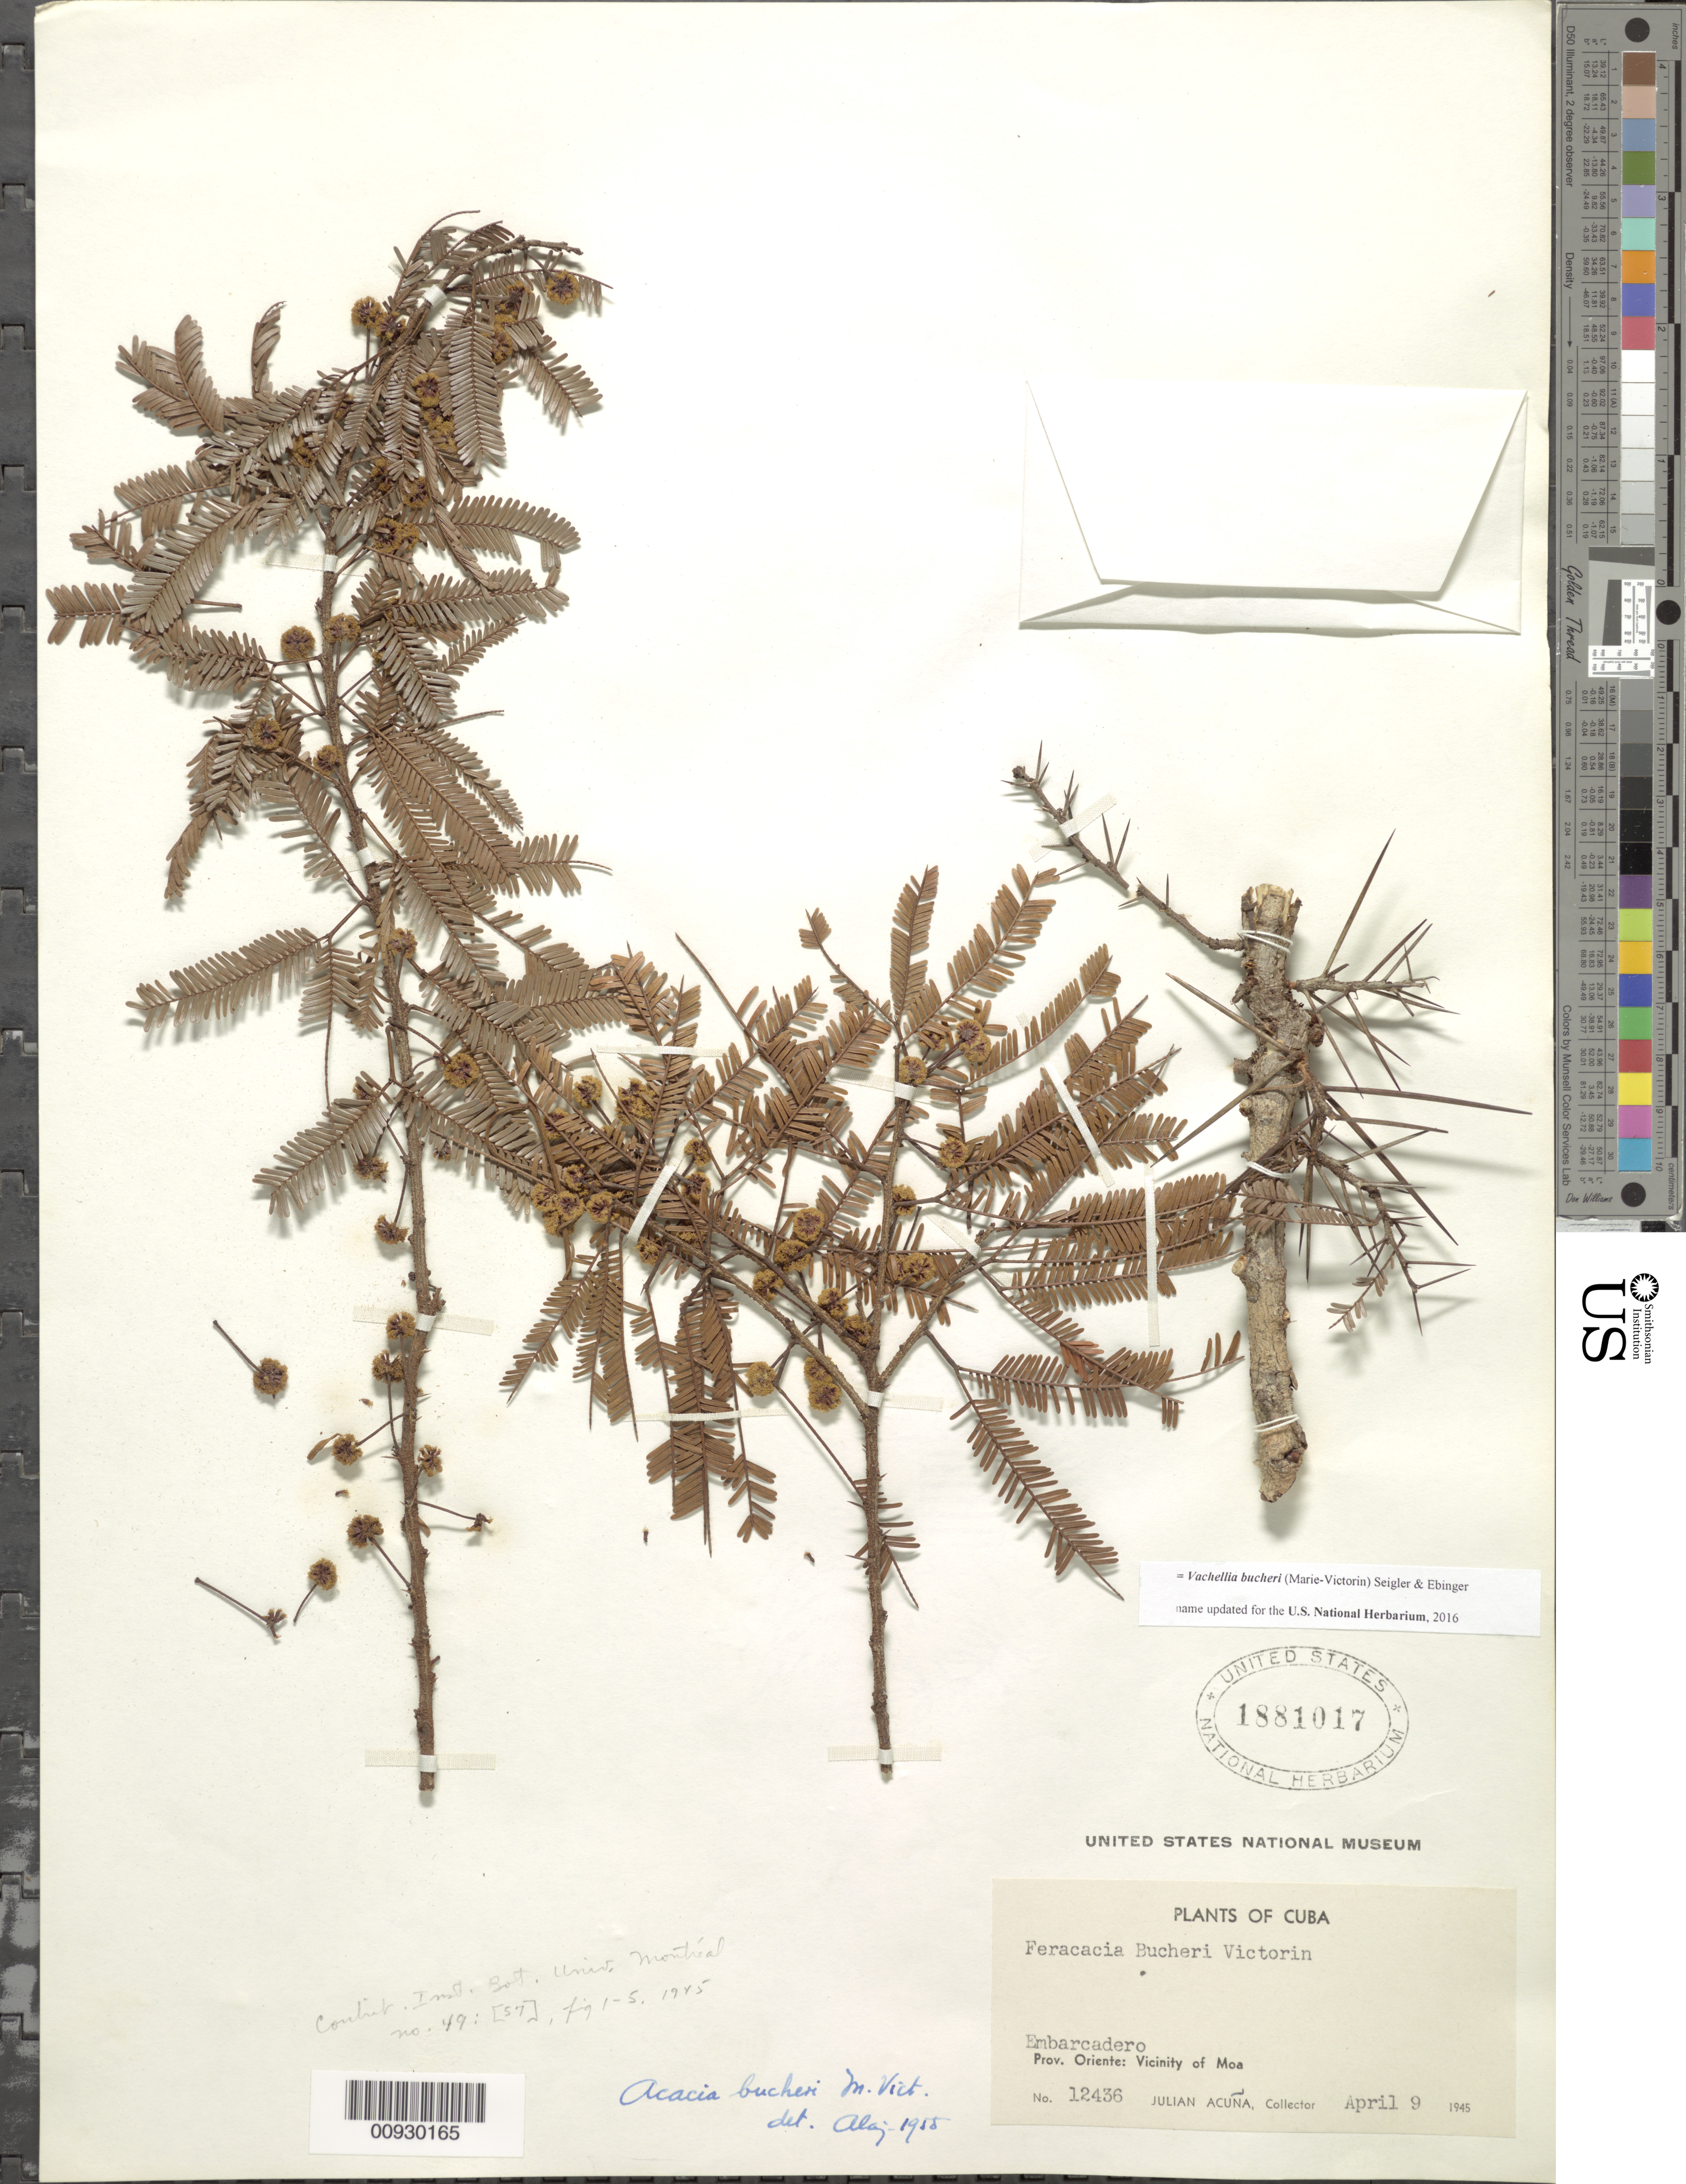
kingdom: Plantae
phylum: Tracheophyta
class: Magnoliopsida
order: Fabales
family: Fabaceae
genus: Vachellia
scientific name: Vachellia bucheri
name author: (Vict.) Seigler & Ebinger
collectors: J. Acuña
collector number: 12436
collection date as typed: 09 Apr 1945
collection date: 1945-04-09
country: Cuba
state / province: Holguin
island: Cuba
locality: Embarcadero, Vicinity of Moa [Oriente]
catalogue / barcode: US 1881017